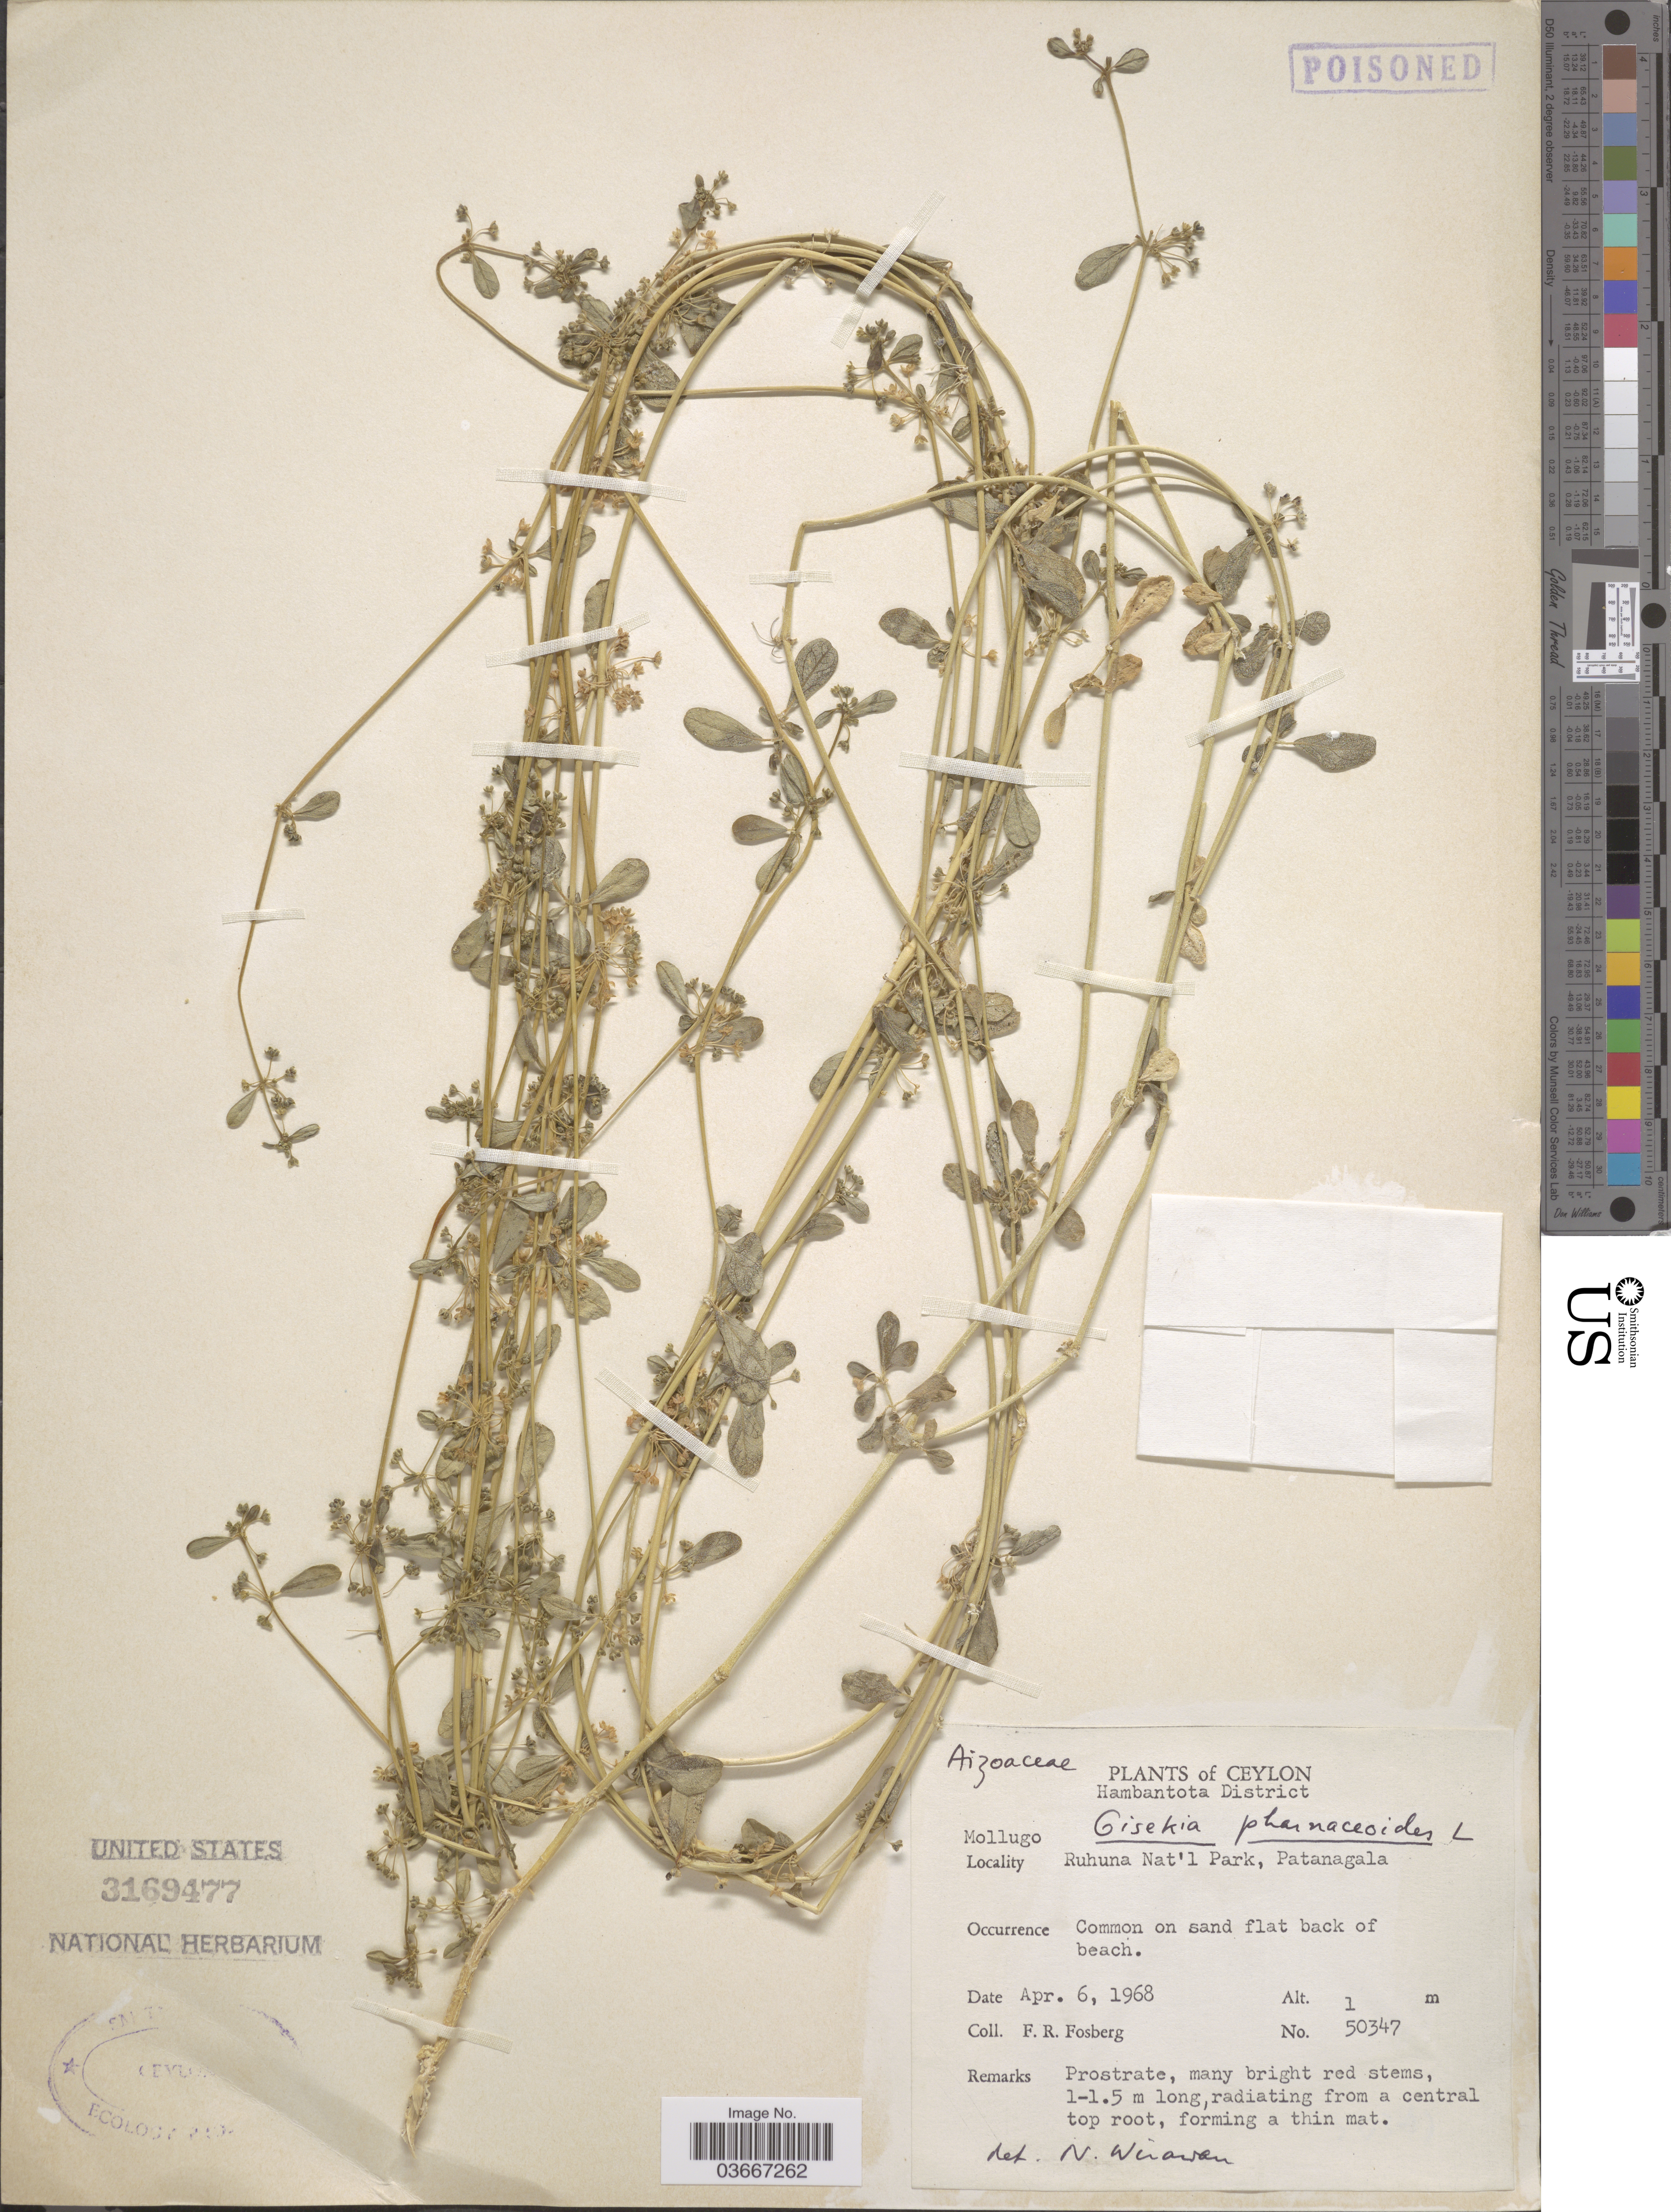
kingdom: Plantae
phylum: Tracheophyta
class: Magnoliopsida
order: Caryophyllales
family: Gisekiaceae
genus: Gisekia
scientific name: Gisekia sp.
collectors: F. R. Fosberg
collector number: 50347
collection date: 1968-04-06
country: Sri Lanka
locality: Ceylon. Hambantota District. Ruhuna Nat'l Park, Patanagala.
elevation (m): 1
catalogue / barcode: US 3169477